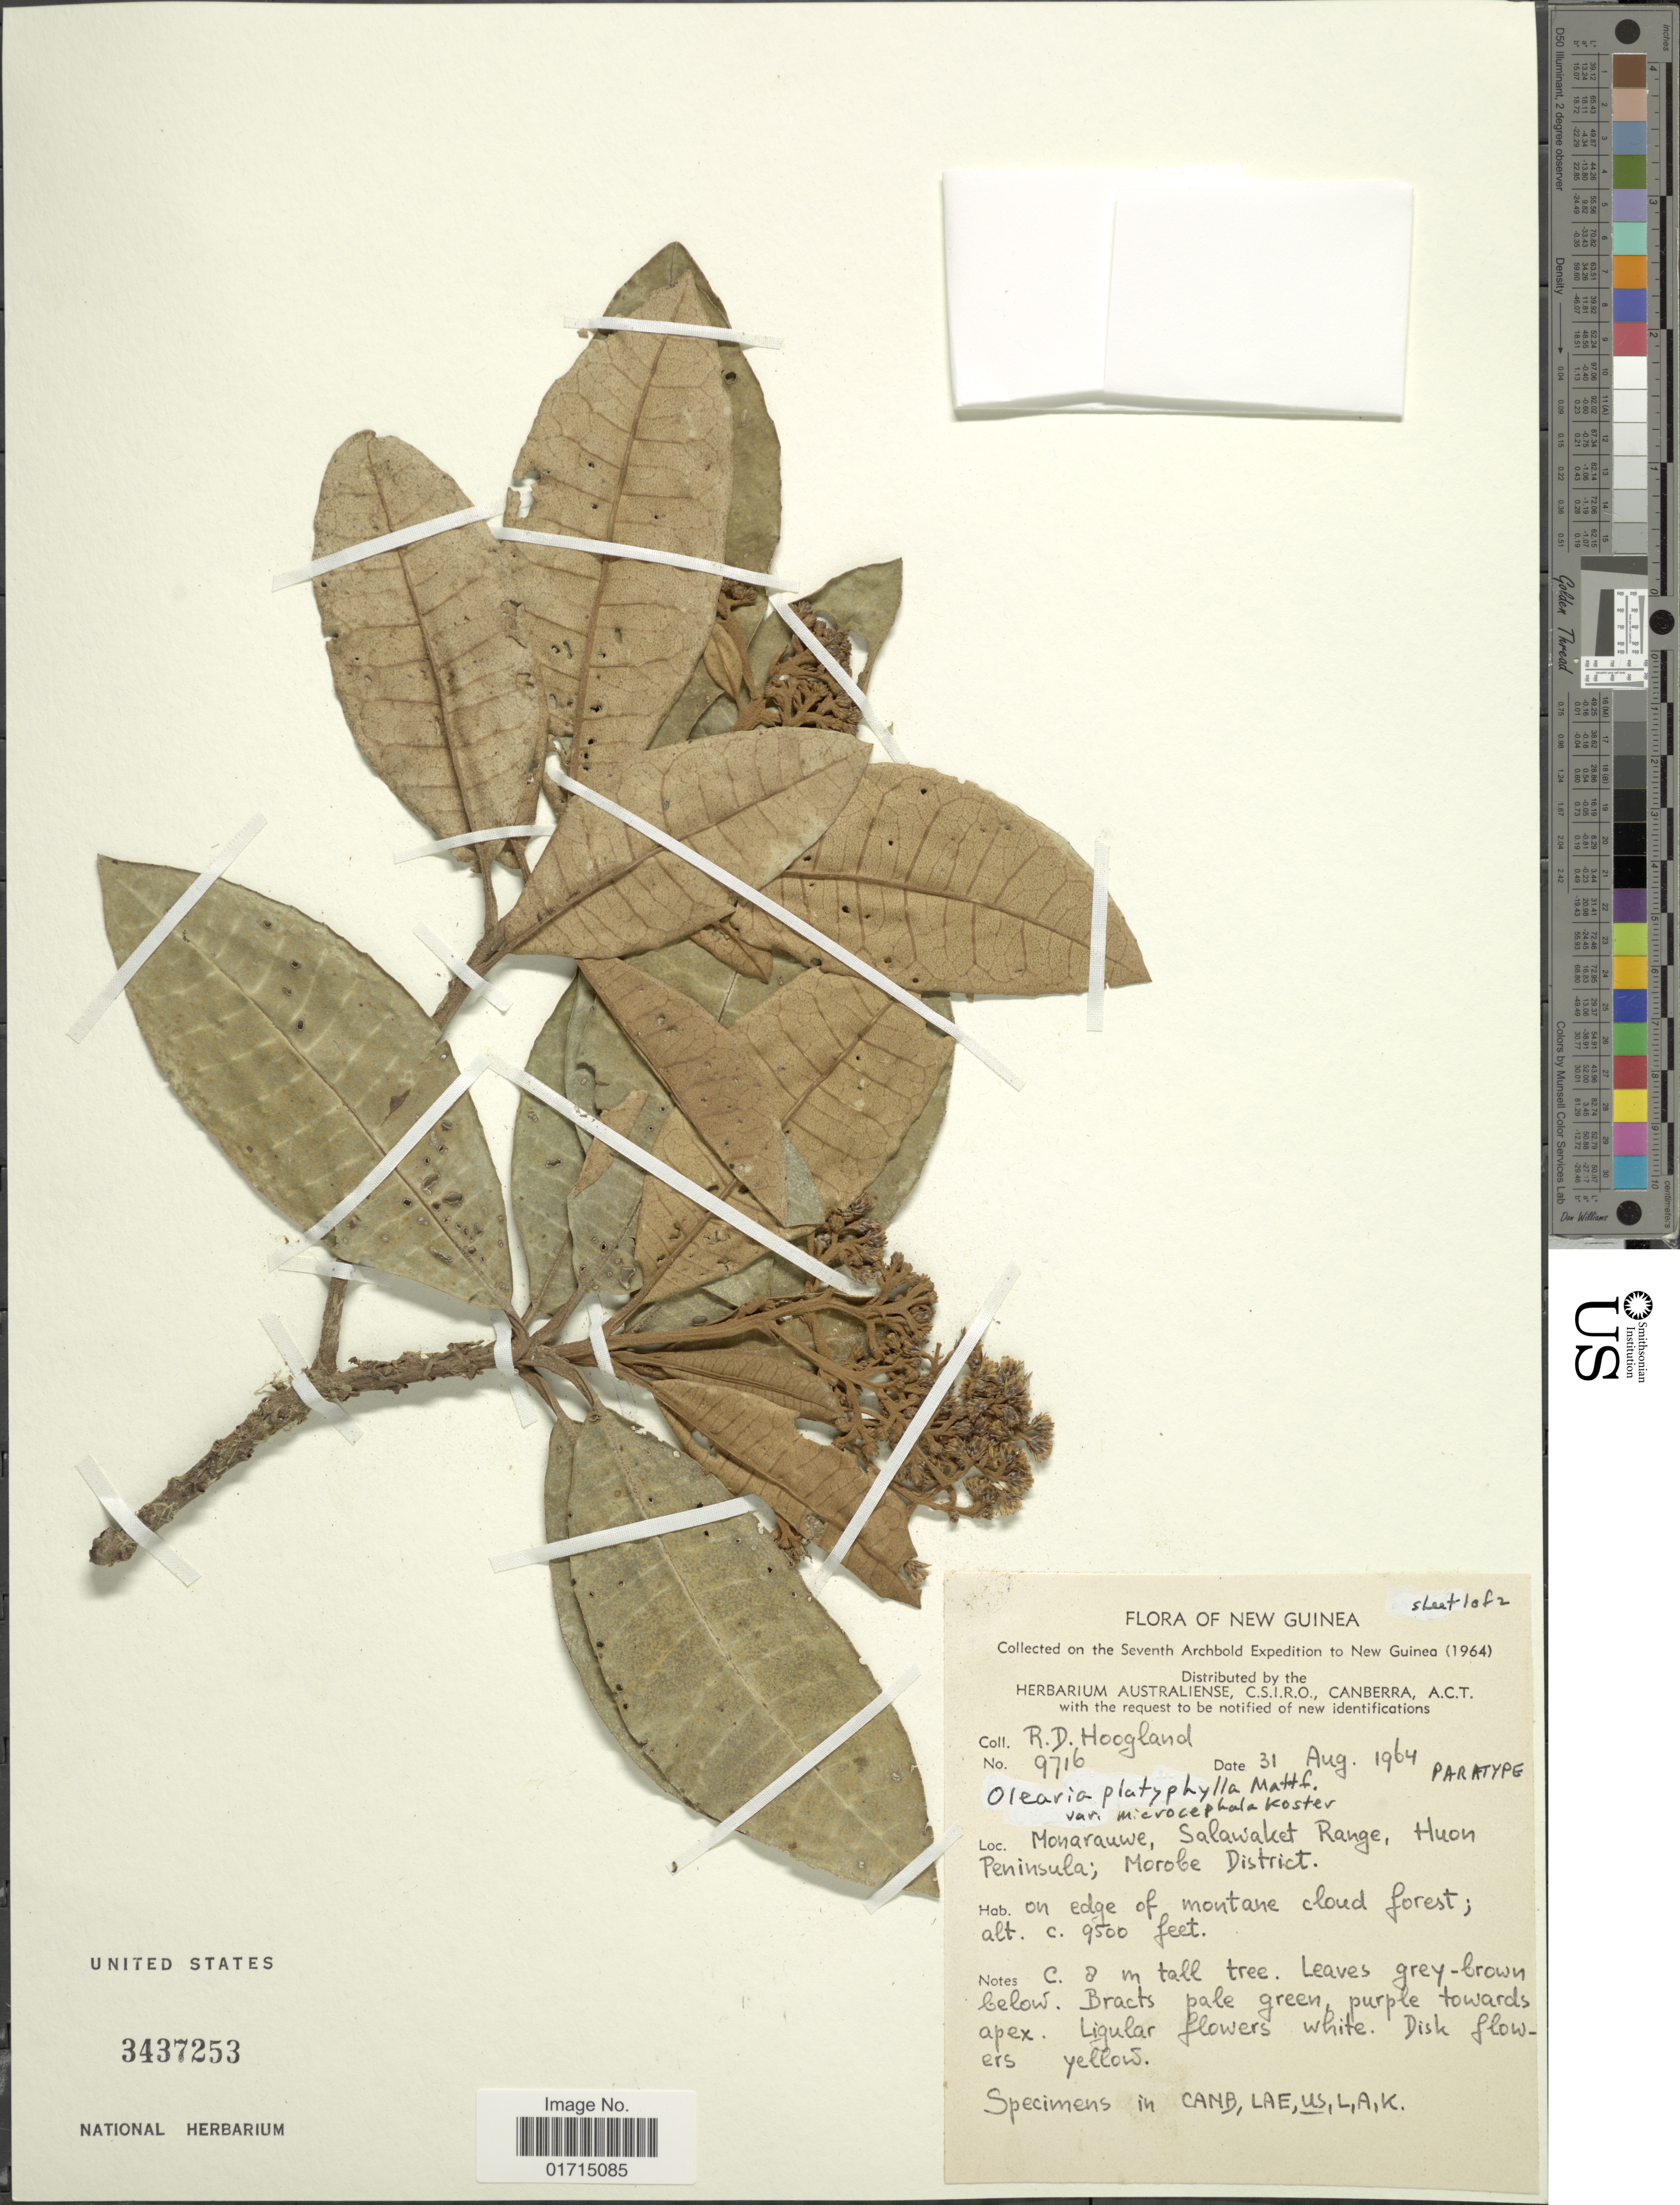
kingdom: Plantae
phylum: Tracheophyta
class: Magnoliopsida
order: Asterales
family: Asteraceae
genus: Olearia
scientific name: Olearia platyphylla var. microcephala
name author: J. Kost.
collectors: R. D. Hoogland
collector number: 9716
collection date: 1964-08-31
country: Papua New Guinea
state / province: Morobe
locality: Monarauwe, Salawaket Range, Huon Peninsula; Morobe District on edge of montante cloud forest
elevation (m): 2896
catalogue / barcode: US 3437253